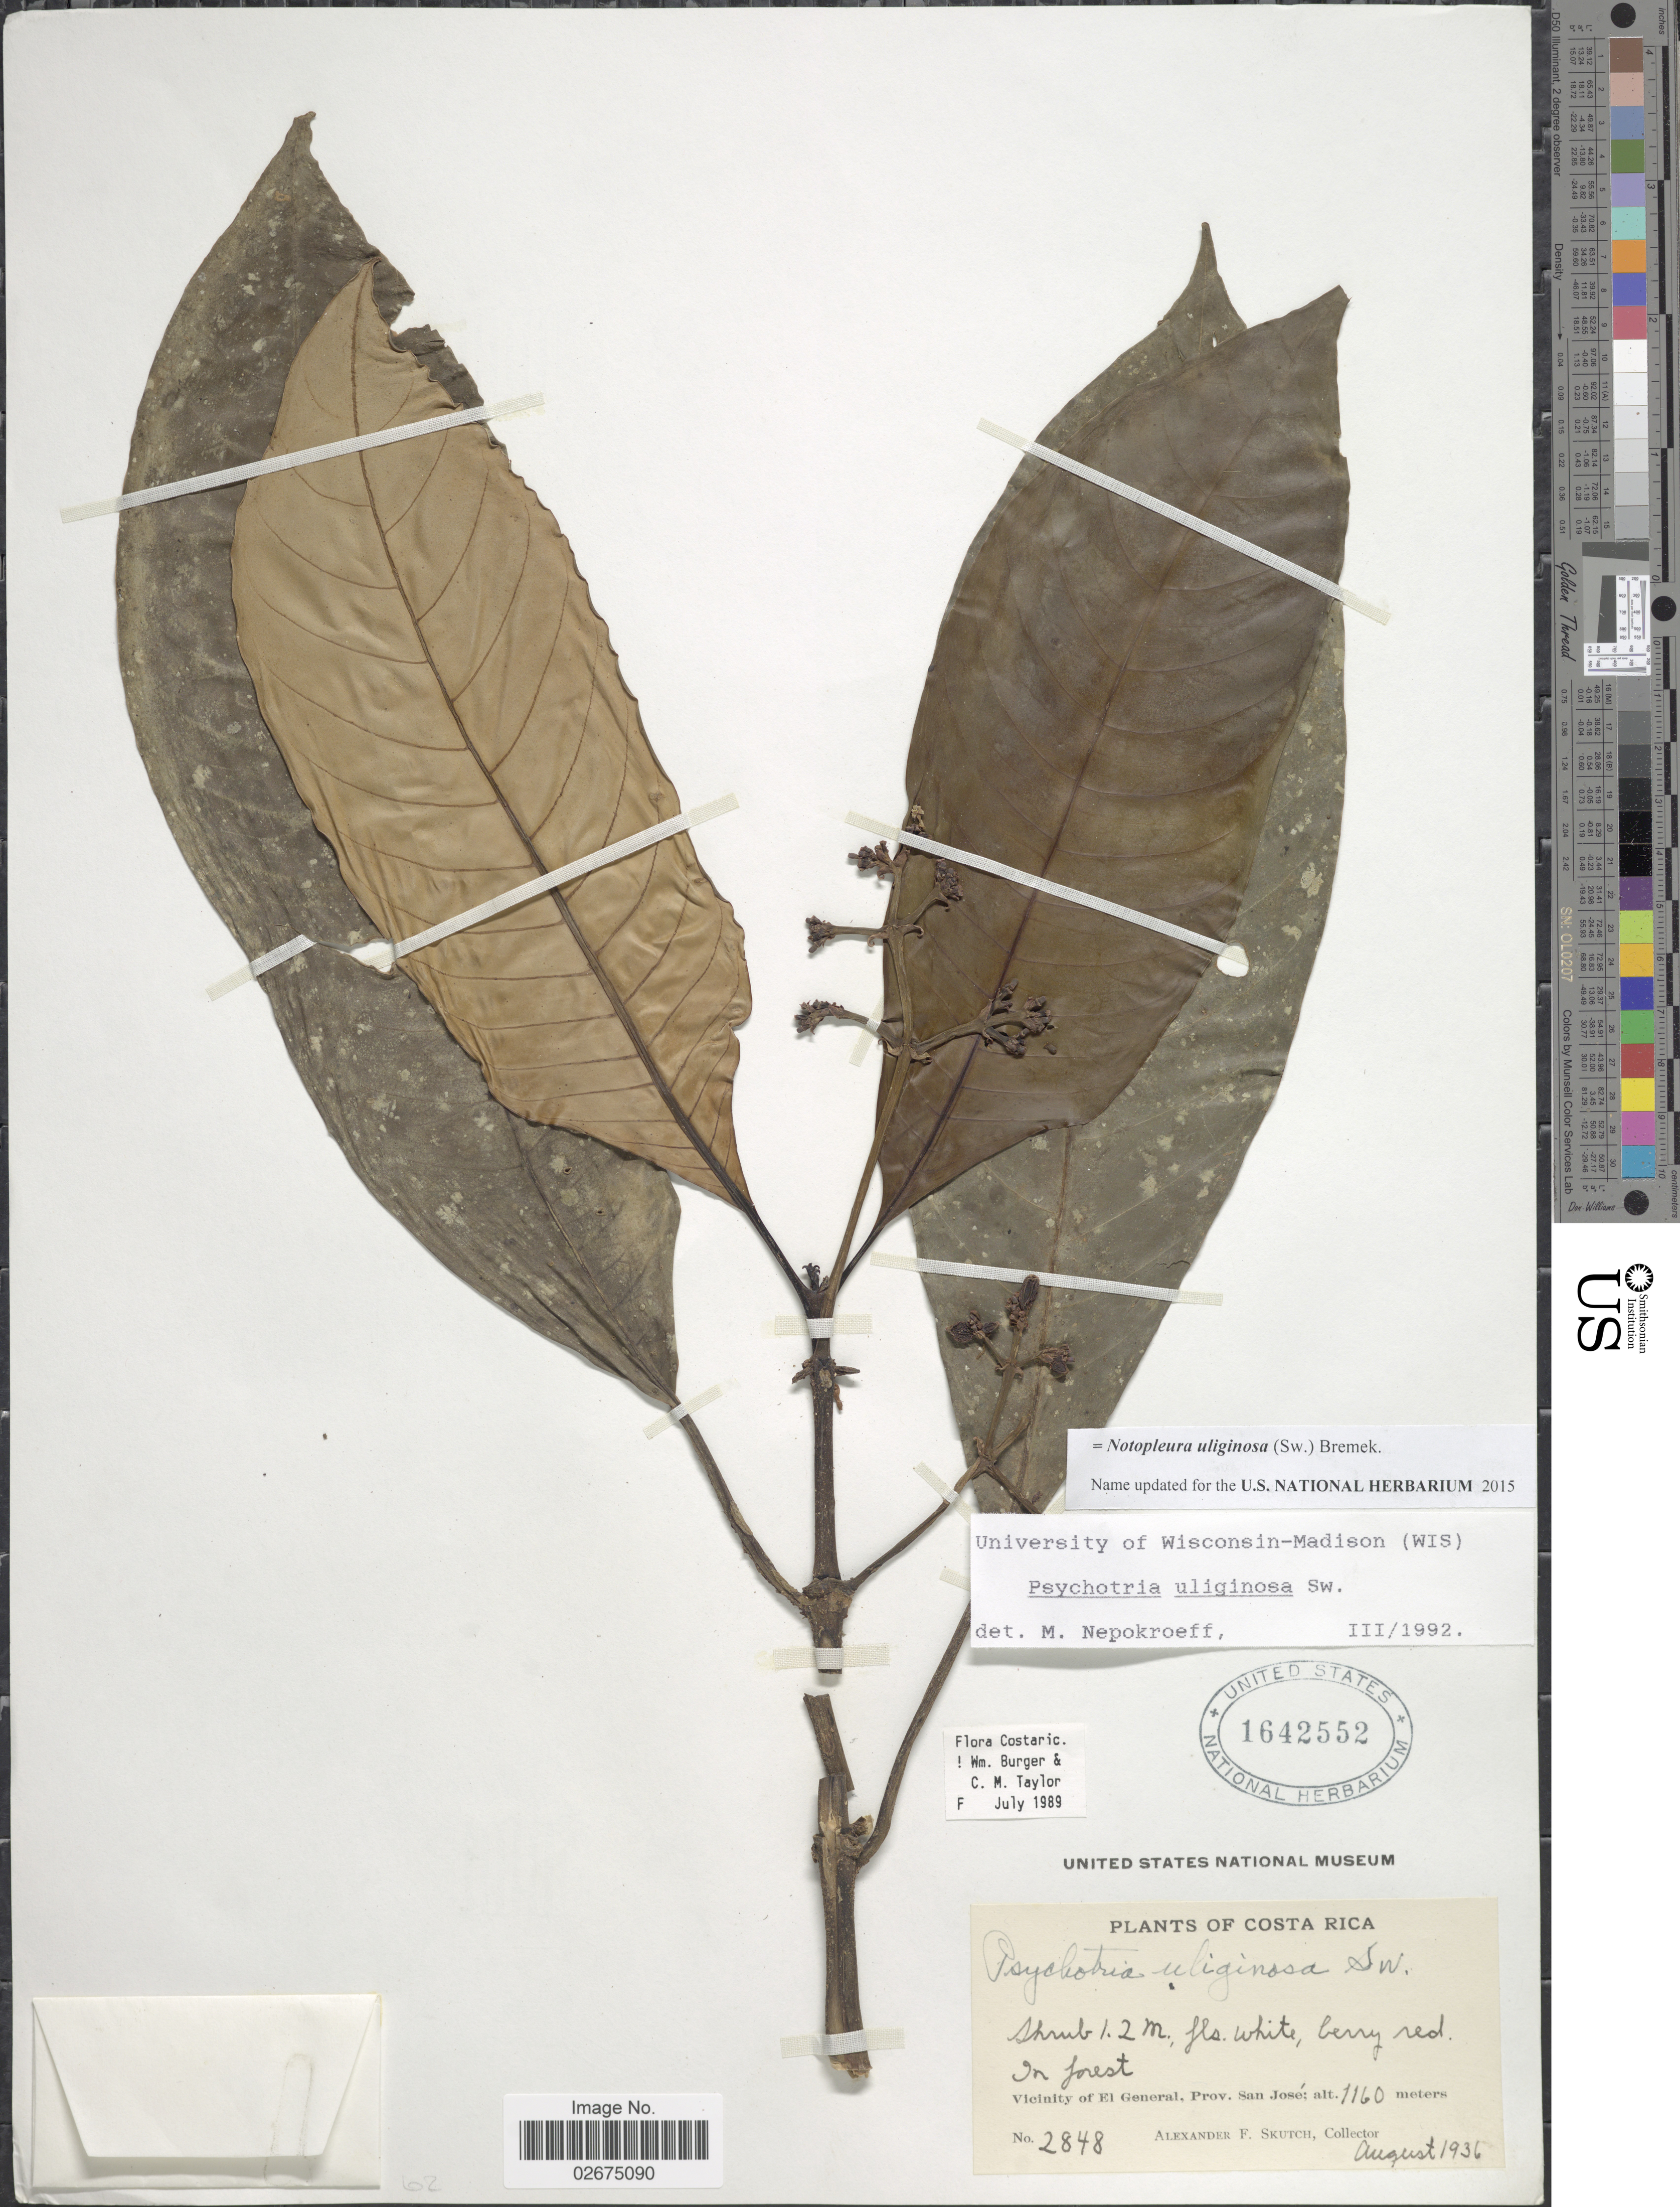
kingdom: Plantae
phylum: Tracheophyta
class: Magnoliopsida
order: Gentianales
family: Rubiaceae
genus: Notopleura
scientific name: Notopleura uliginosa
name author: (Sw.) Bremek.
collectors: A. F. Skutch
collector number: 2848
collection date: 1936-08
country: Costa Rica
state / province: San José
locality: Vicinity of El General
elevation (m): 1160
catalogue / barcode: US 1642552